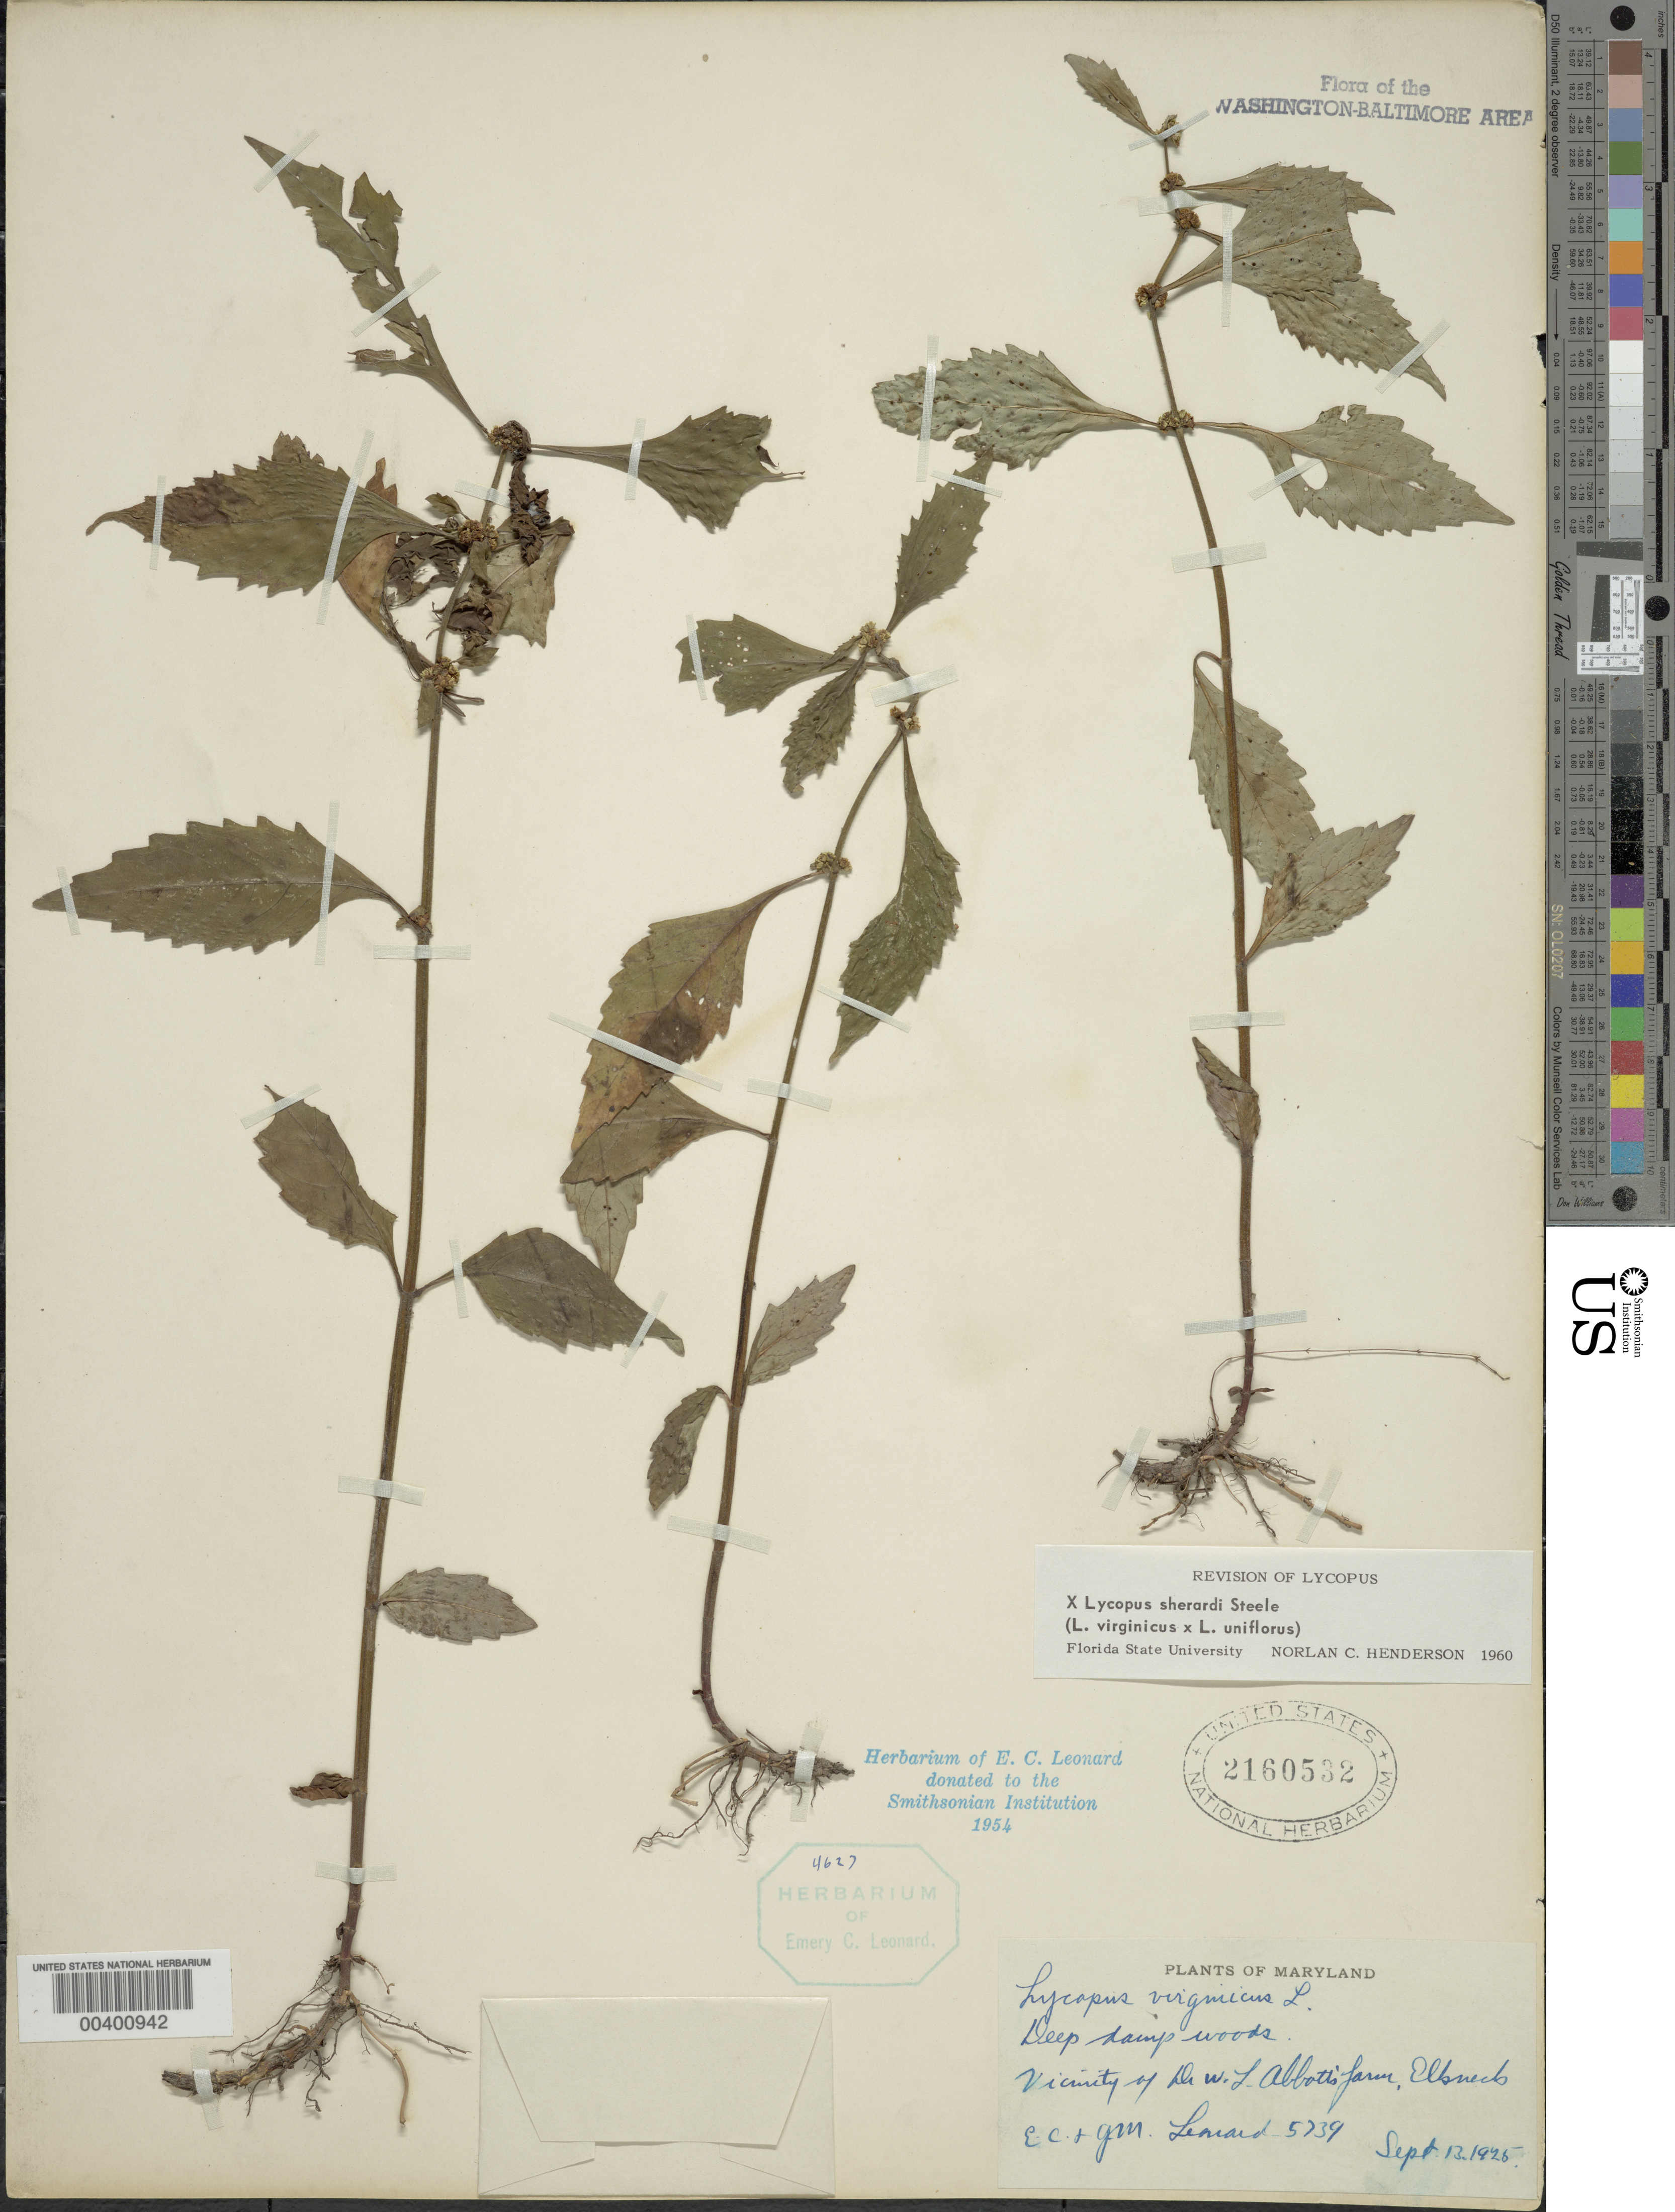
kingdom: Plantae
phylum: Tracheophyta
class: Magnoliopsida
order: Lamiales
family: Lamiaceae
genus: Lycopus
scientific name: Lycopus x sherardii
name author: E.S. Steele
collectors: E. C. Leonard & G. M. Leonard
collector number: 5739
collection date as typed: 13 Sep 1925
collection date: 1925-09-13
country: United States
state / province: Maryland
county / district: Cecil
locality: Dr. Abbotts Farm, Elkneck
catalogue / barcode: US 2160532